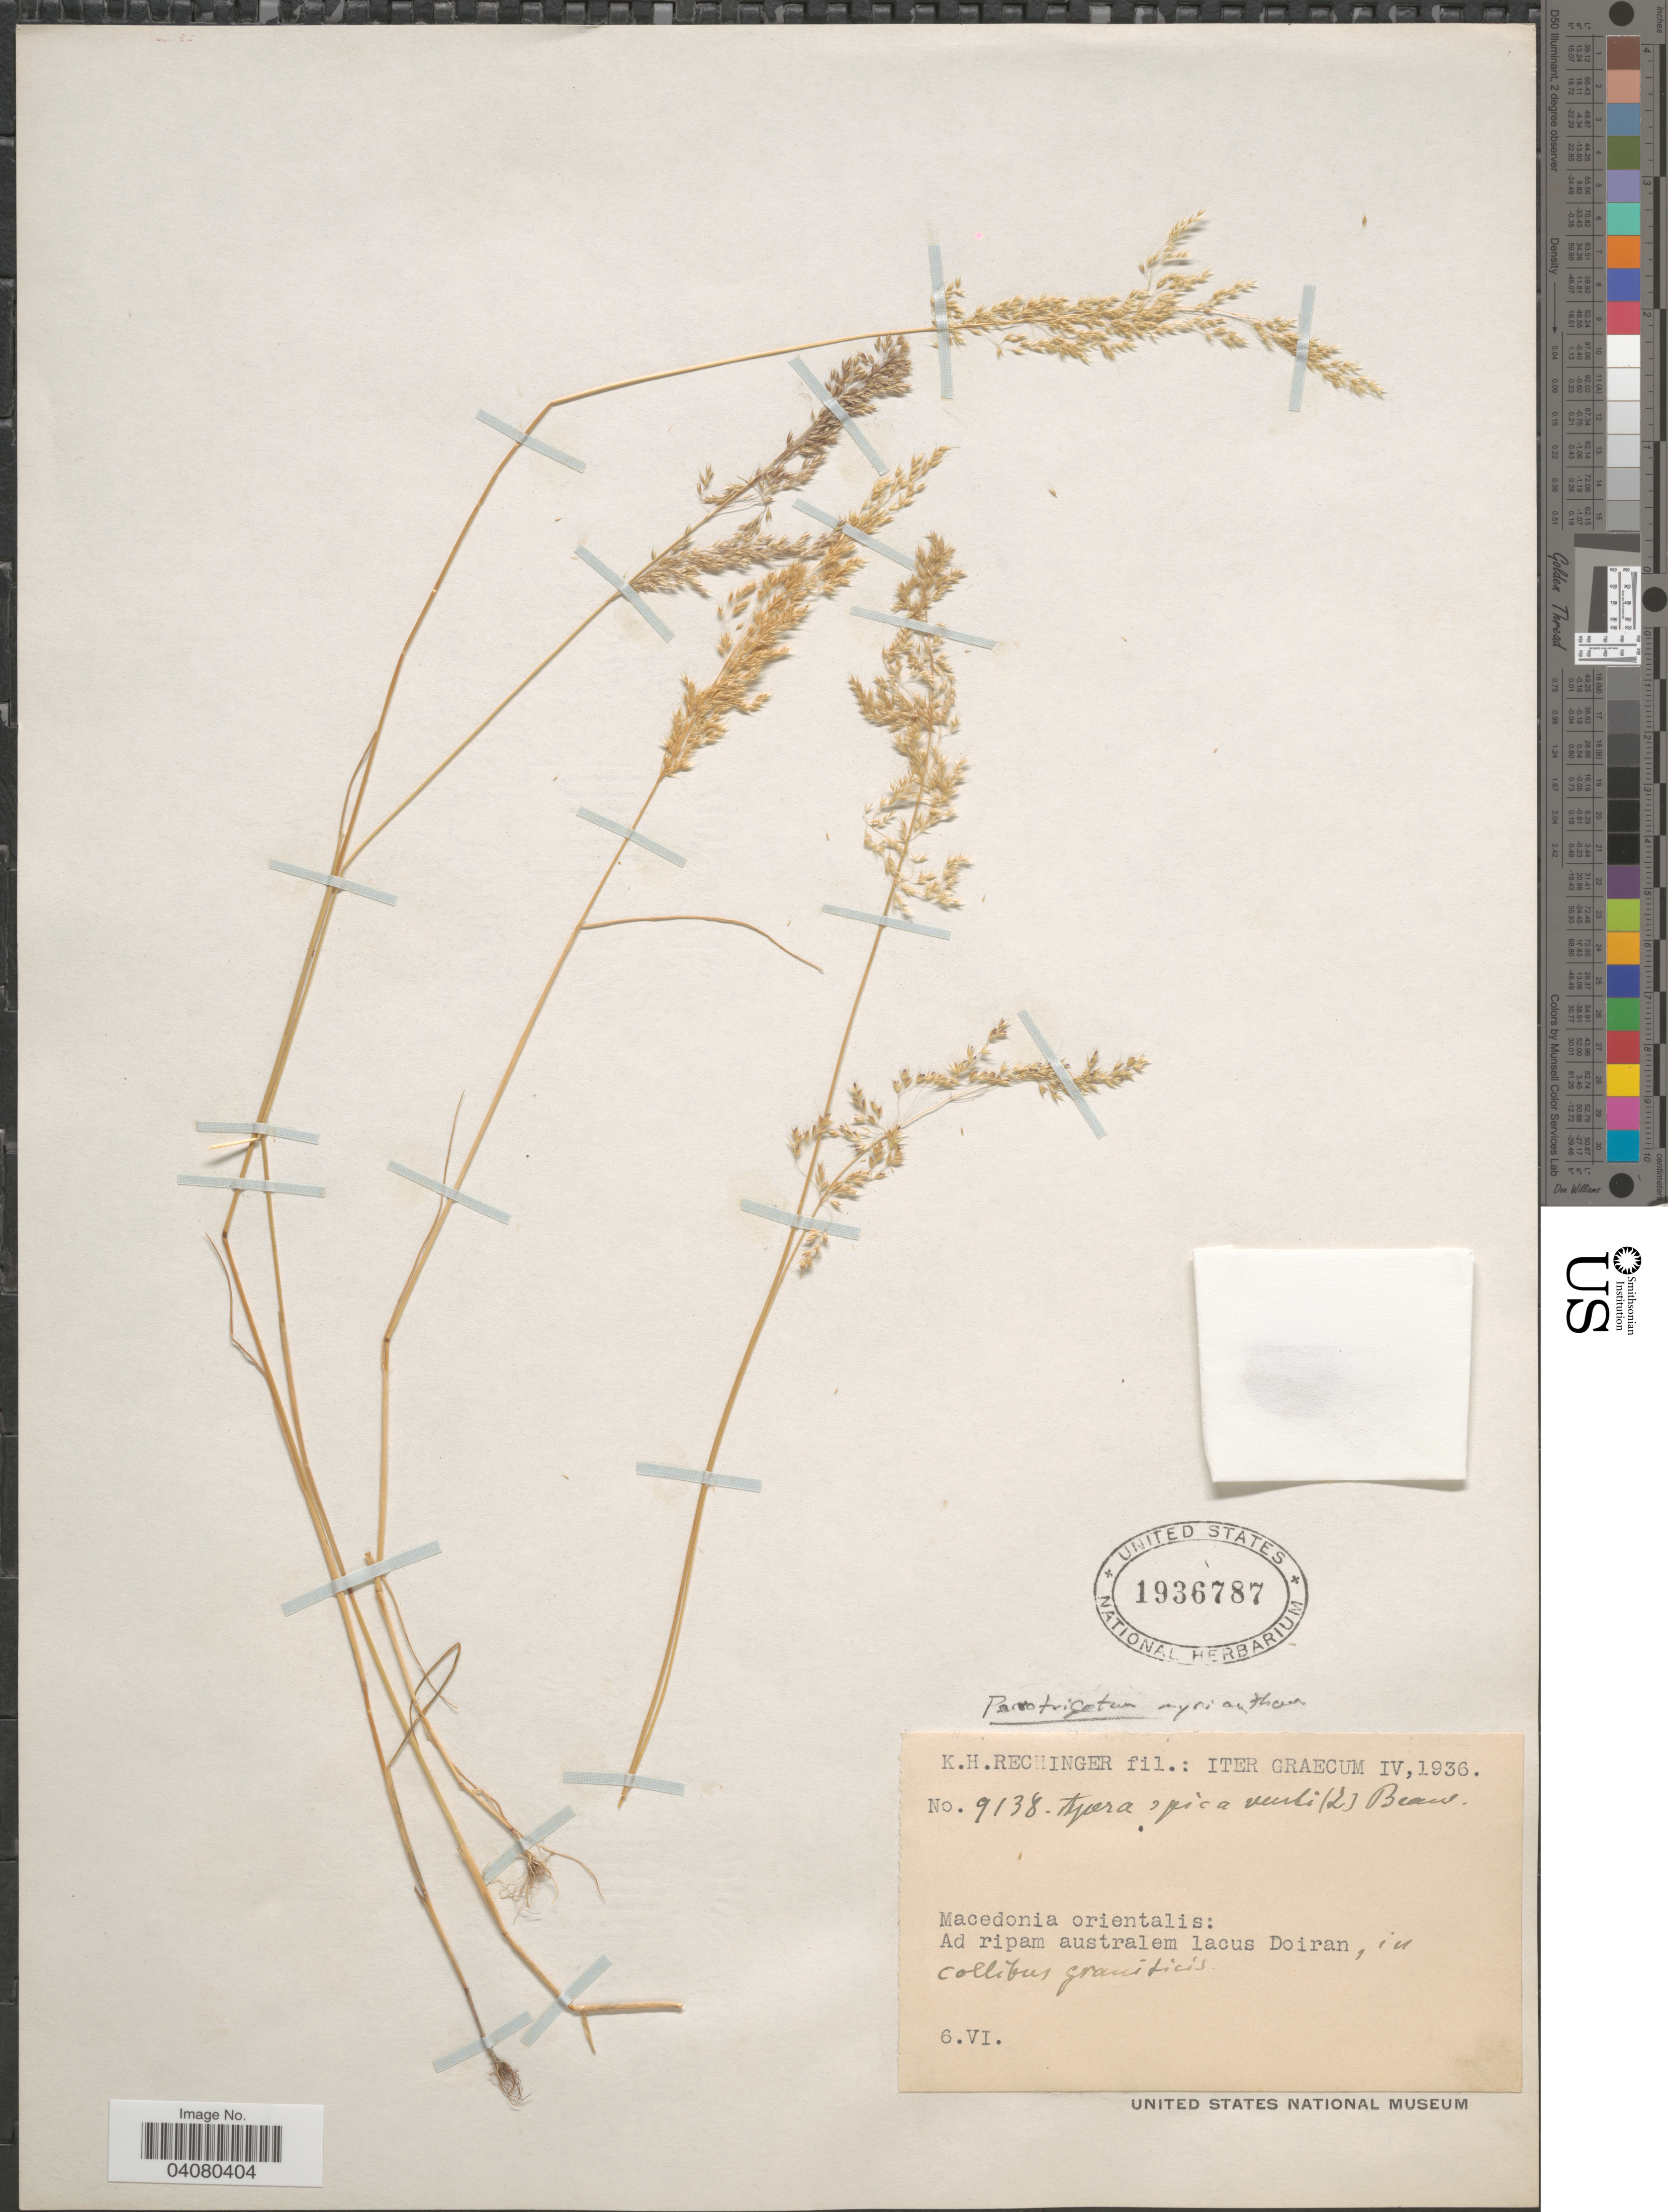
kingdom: Plantae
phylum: Tracheophyta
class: Liliopsida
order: Poales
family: Poaceae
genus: Parvotrisetum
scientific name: Parvotrisetum myrianthum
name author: (Bertol.) Chrtek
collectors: K. H. Rechinger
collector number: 9138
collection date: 1936-06-06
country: Greece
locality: Iter Graecum IV, 1936. Macedonia orientalis: Ad ripam australem lacus Doiran.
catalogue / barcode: US 1936787